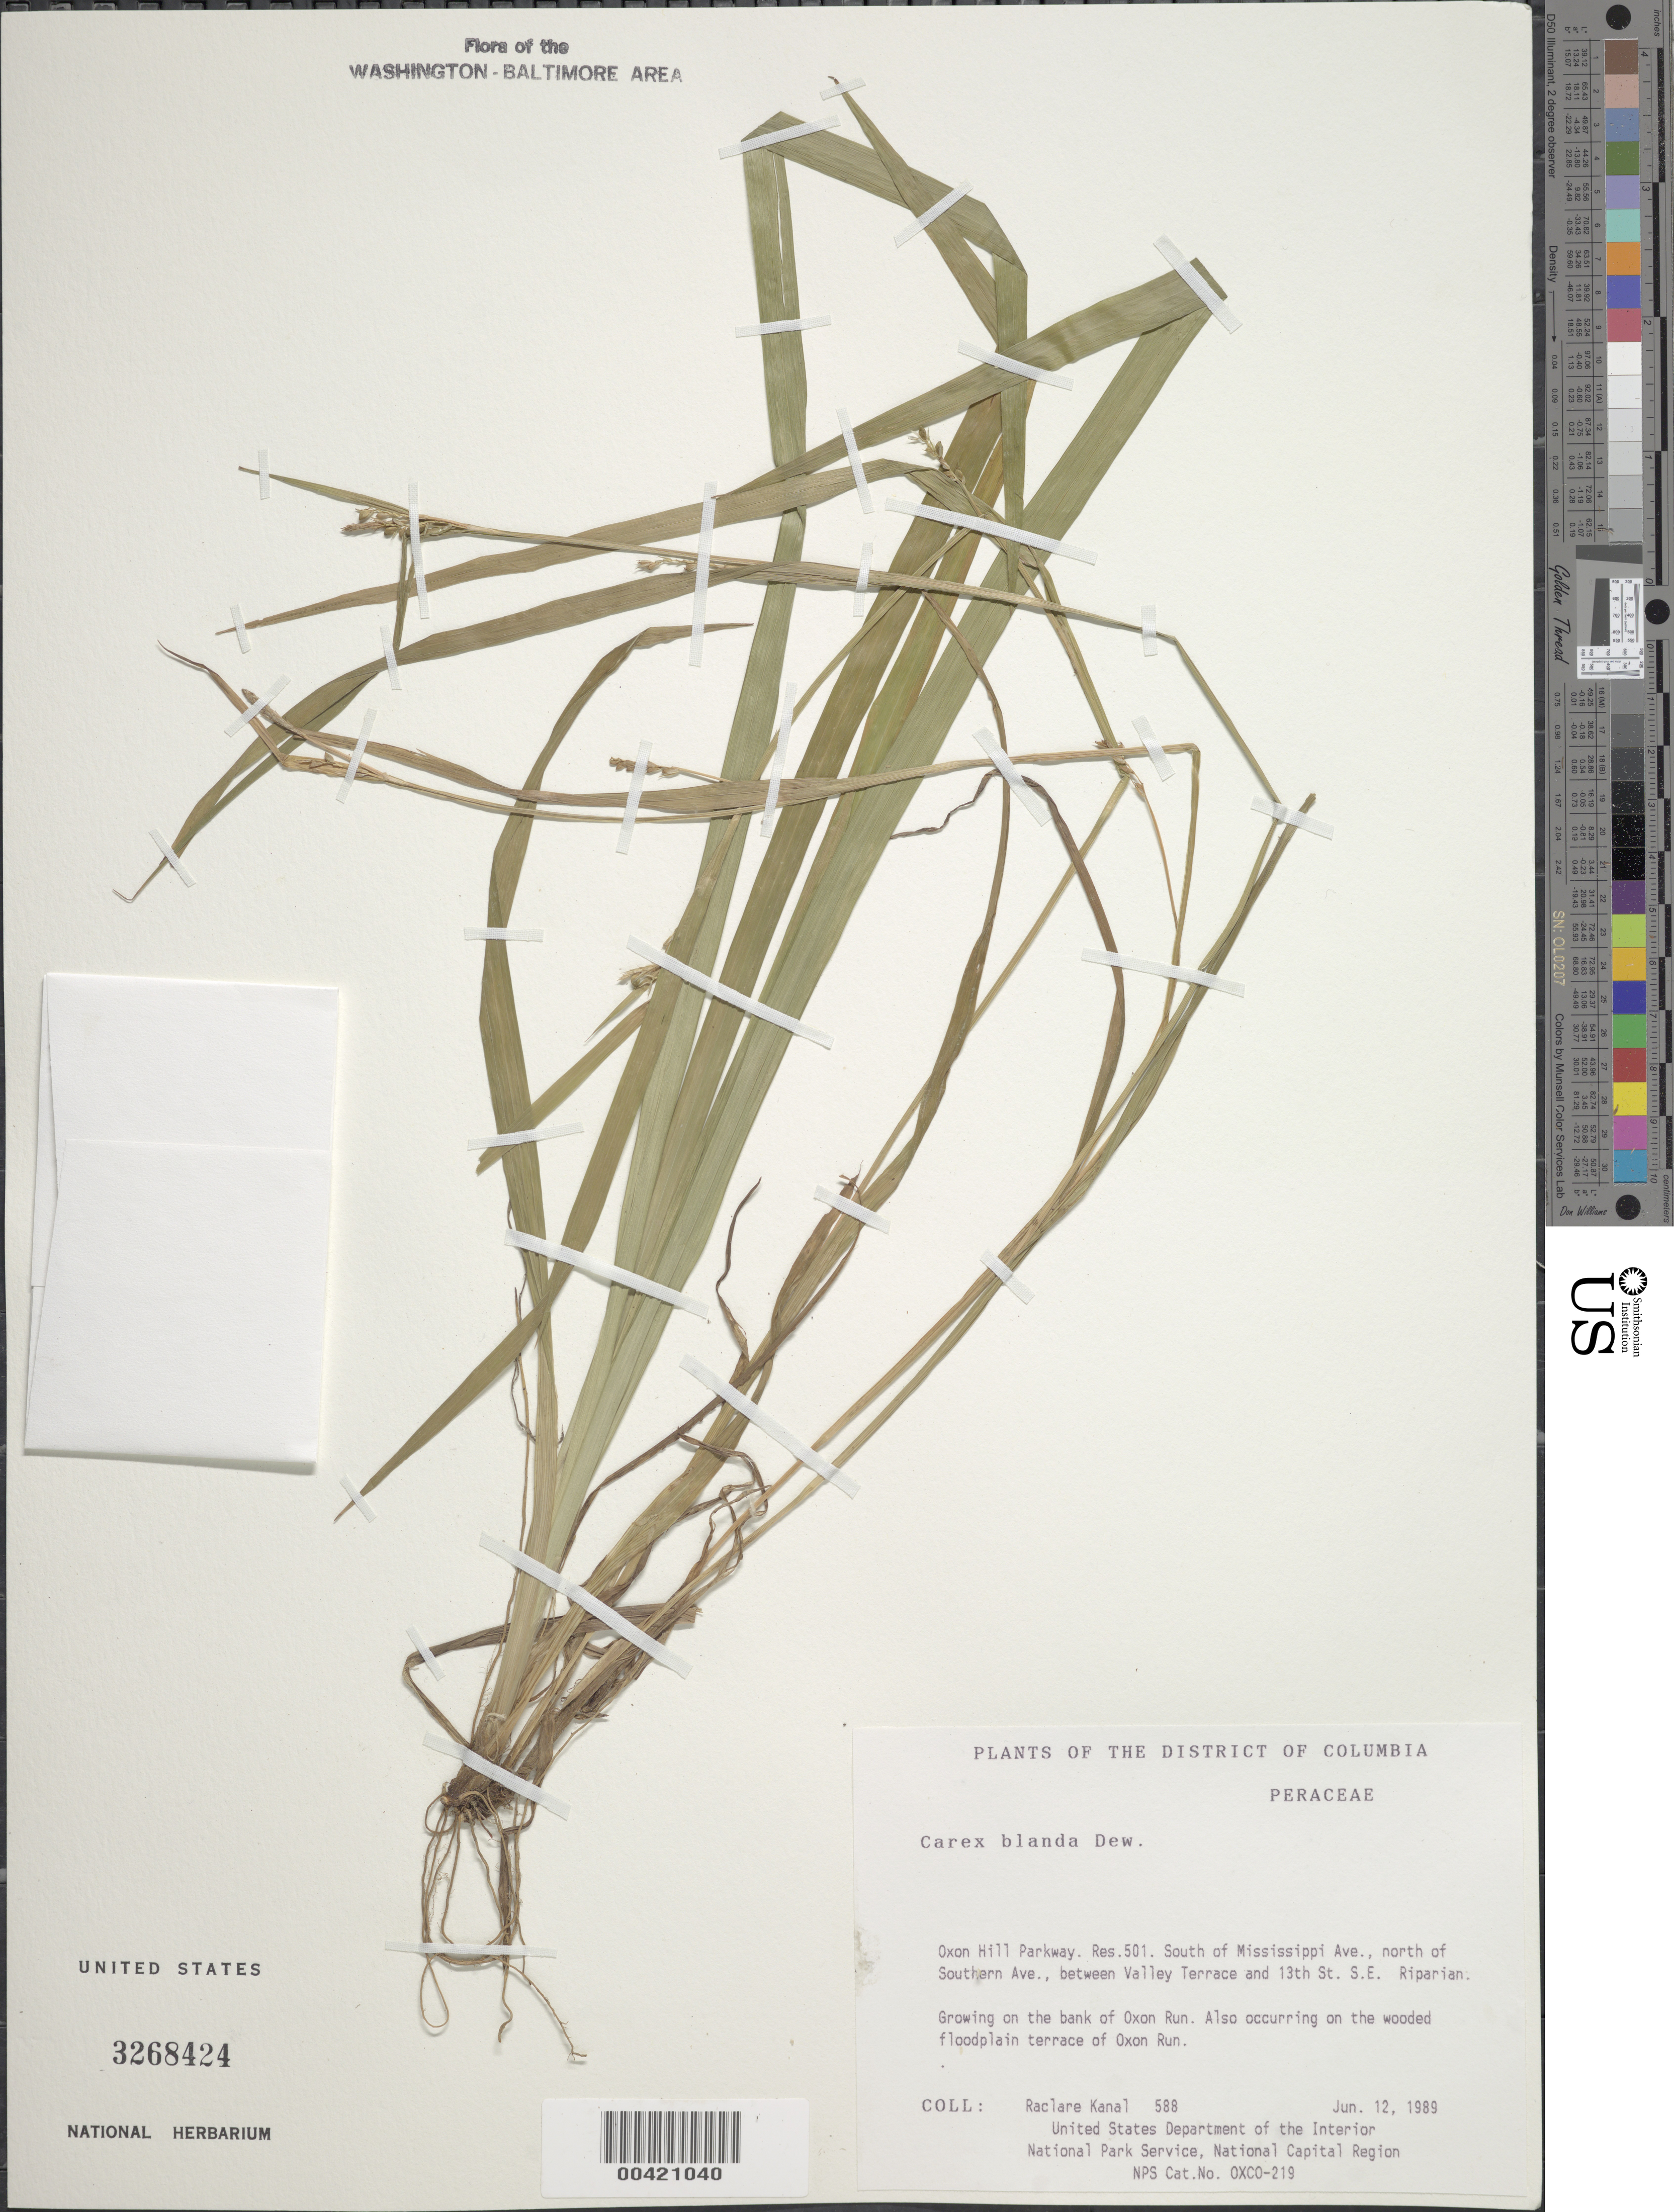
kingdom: Plantae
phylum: Tracheophyta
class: Liliopsida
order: Poales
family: Cyperaceae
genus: Carex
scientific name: Carex blanda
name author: Dewey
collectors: R. Kanal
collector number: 588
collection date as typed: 12 Jun 1989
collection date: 1989-06-12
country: United States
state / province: District of Columbia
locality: Oxon Run Parkway, S of Mississippi Ave, N of Southern Ave, between Valley Terrace and 13th St, SE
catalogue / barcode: US 3268424